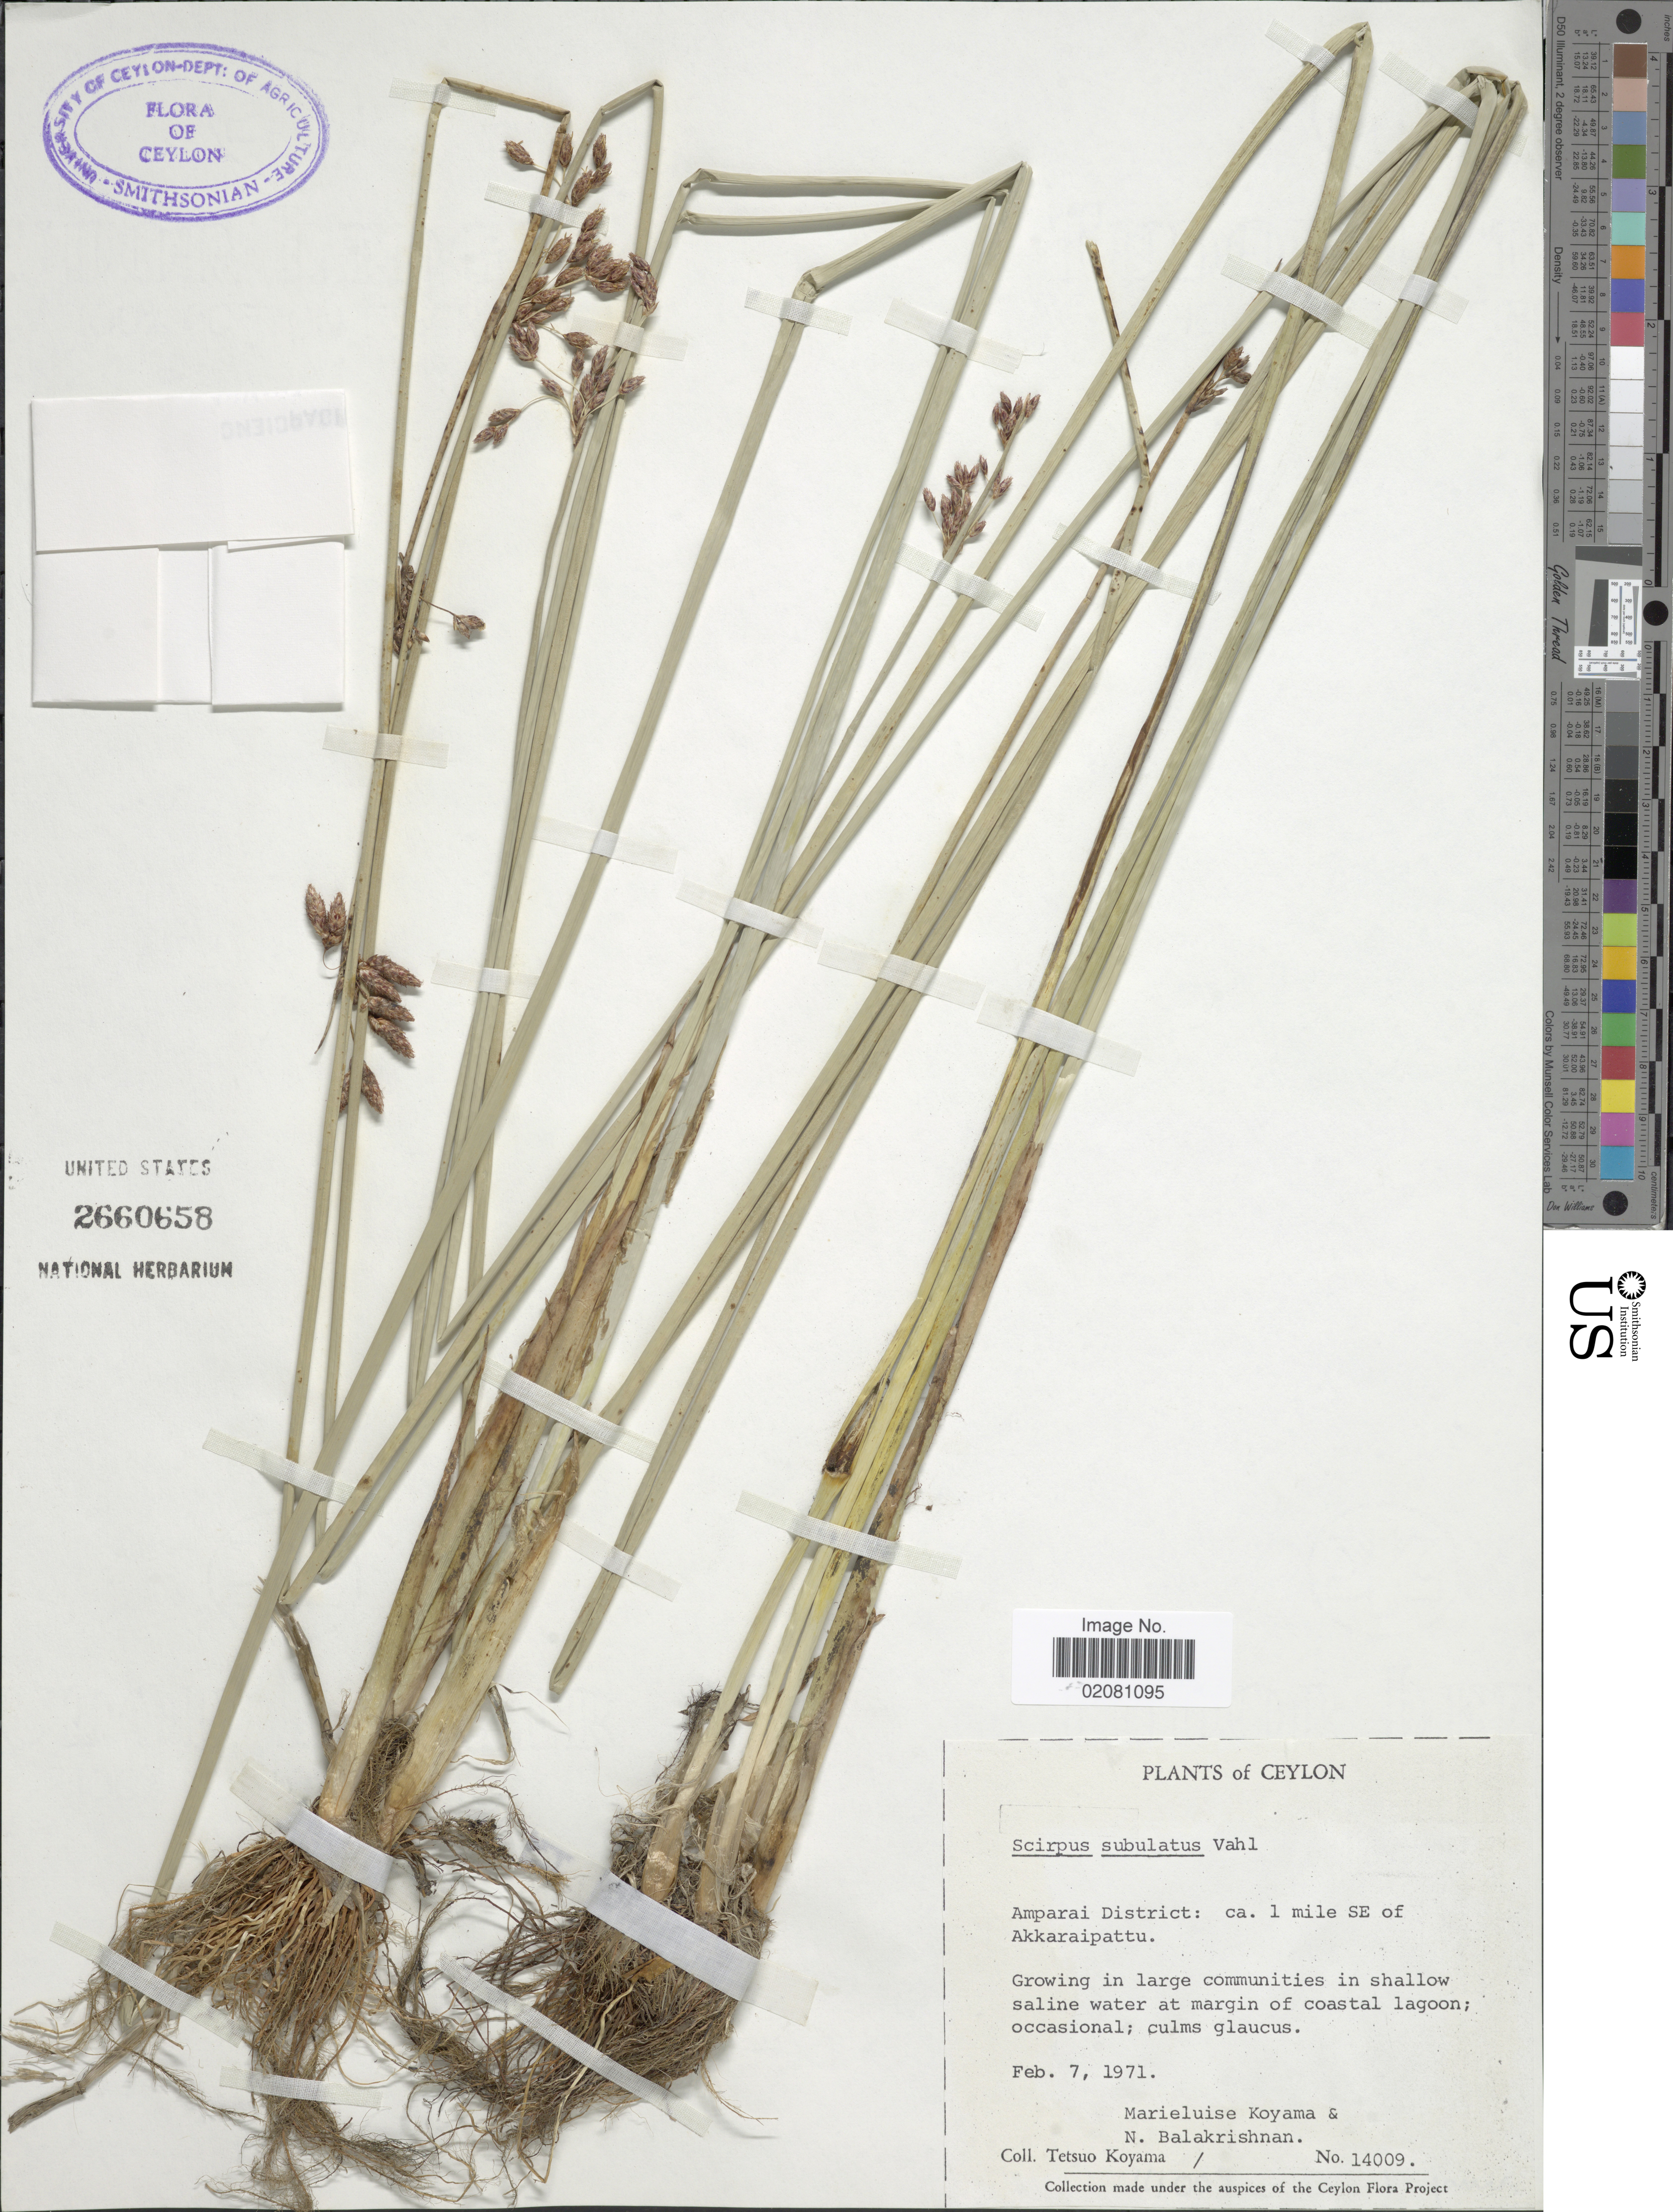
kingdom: Plantae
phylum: Tracheophyta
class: Liliopsida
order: Poales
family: Cyperaceae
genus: Schoenoplectus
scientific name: Schoenoplectus subulatus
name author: (Vahl)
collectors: T. Koyama, M. Koyama & N. Balakrishnan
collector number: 14009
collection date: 1971-02-07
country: Sri Lanka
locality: Ceylon, Amparai District: ca. 1 mile SE of Akkaraipattu.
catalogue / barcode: US 2660658